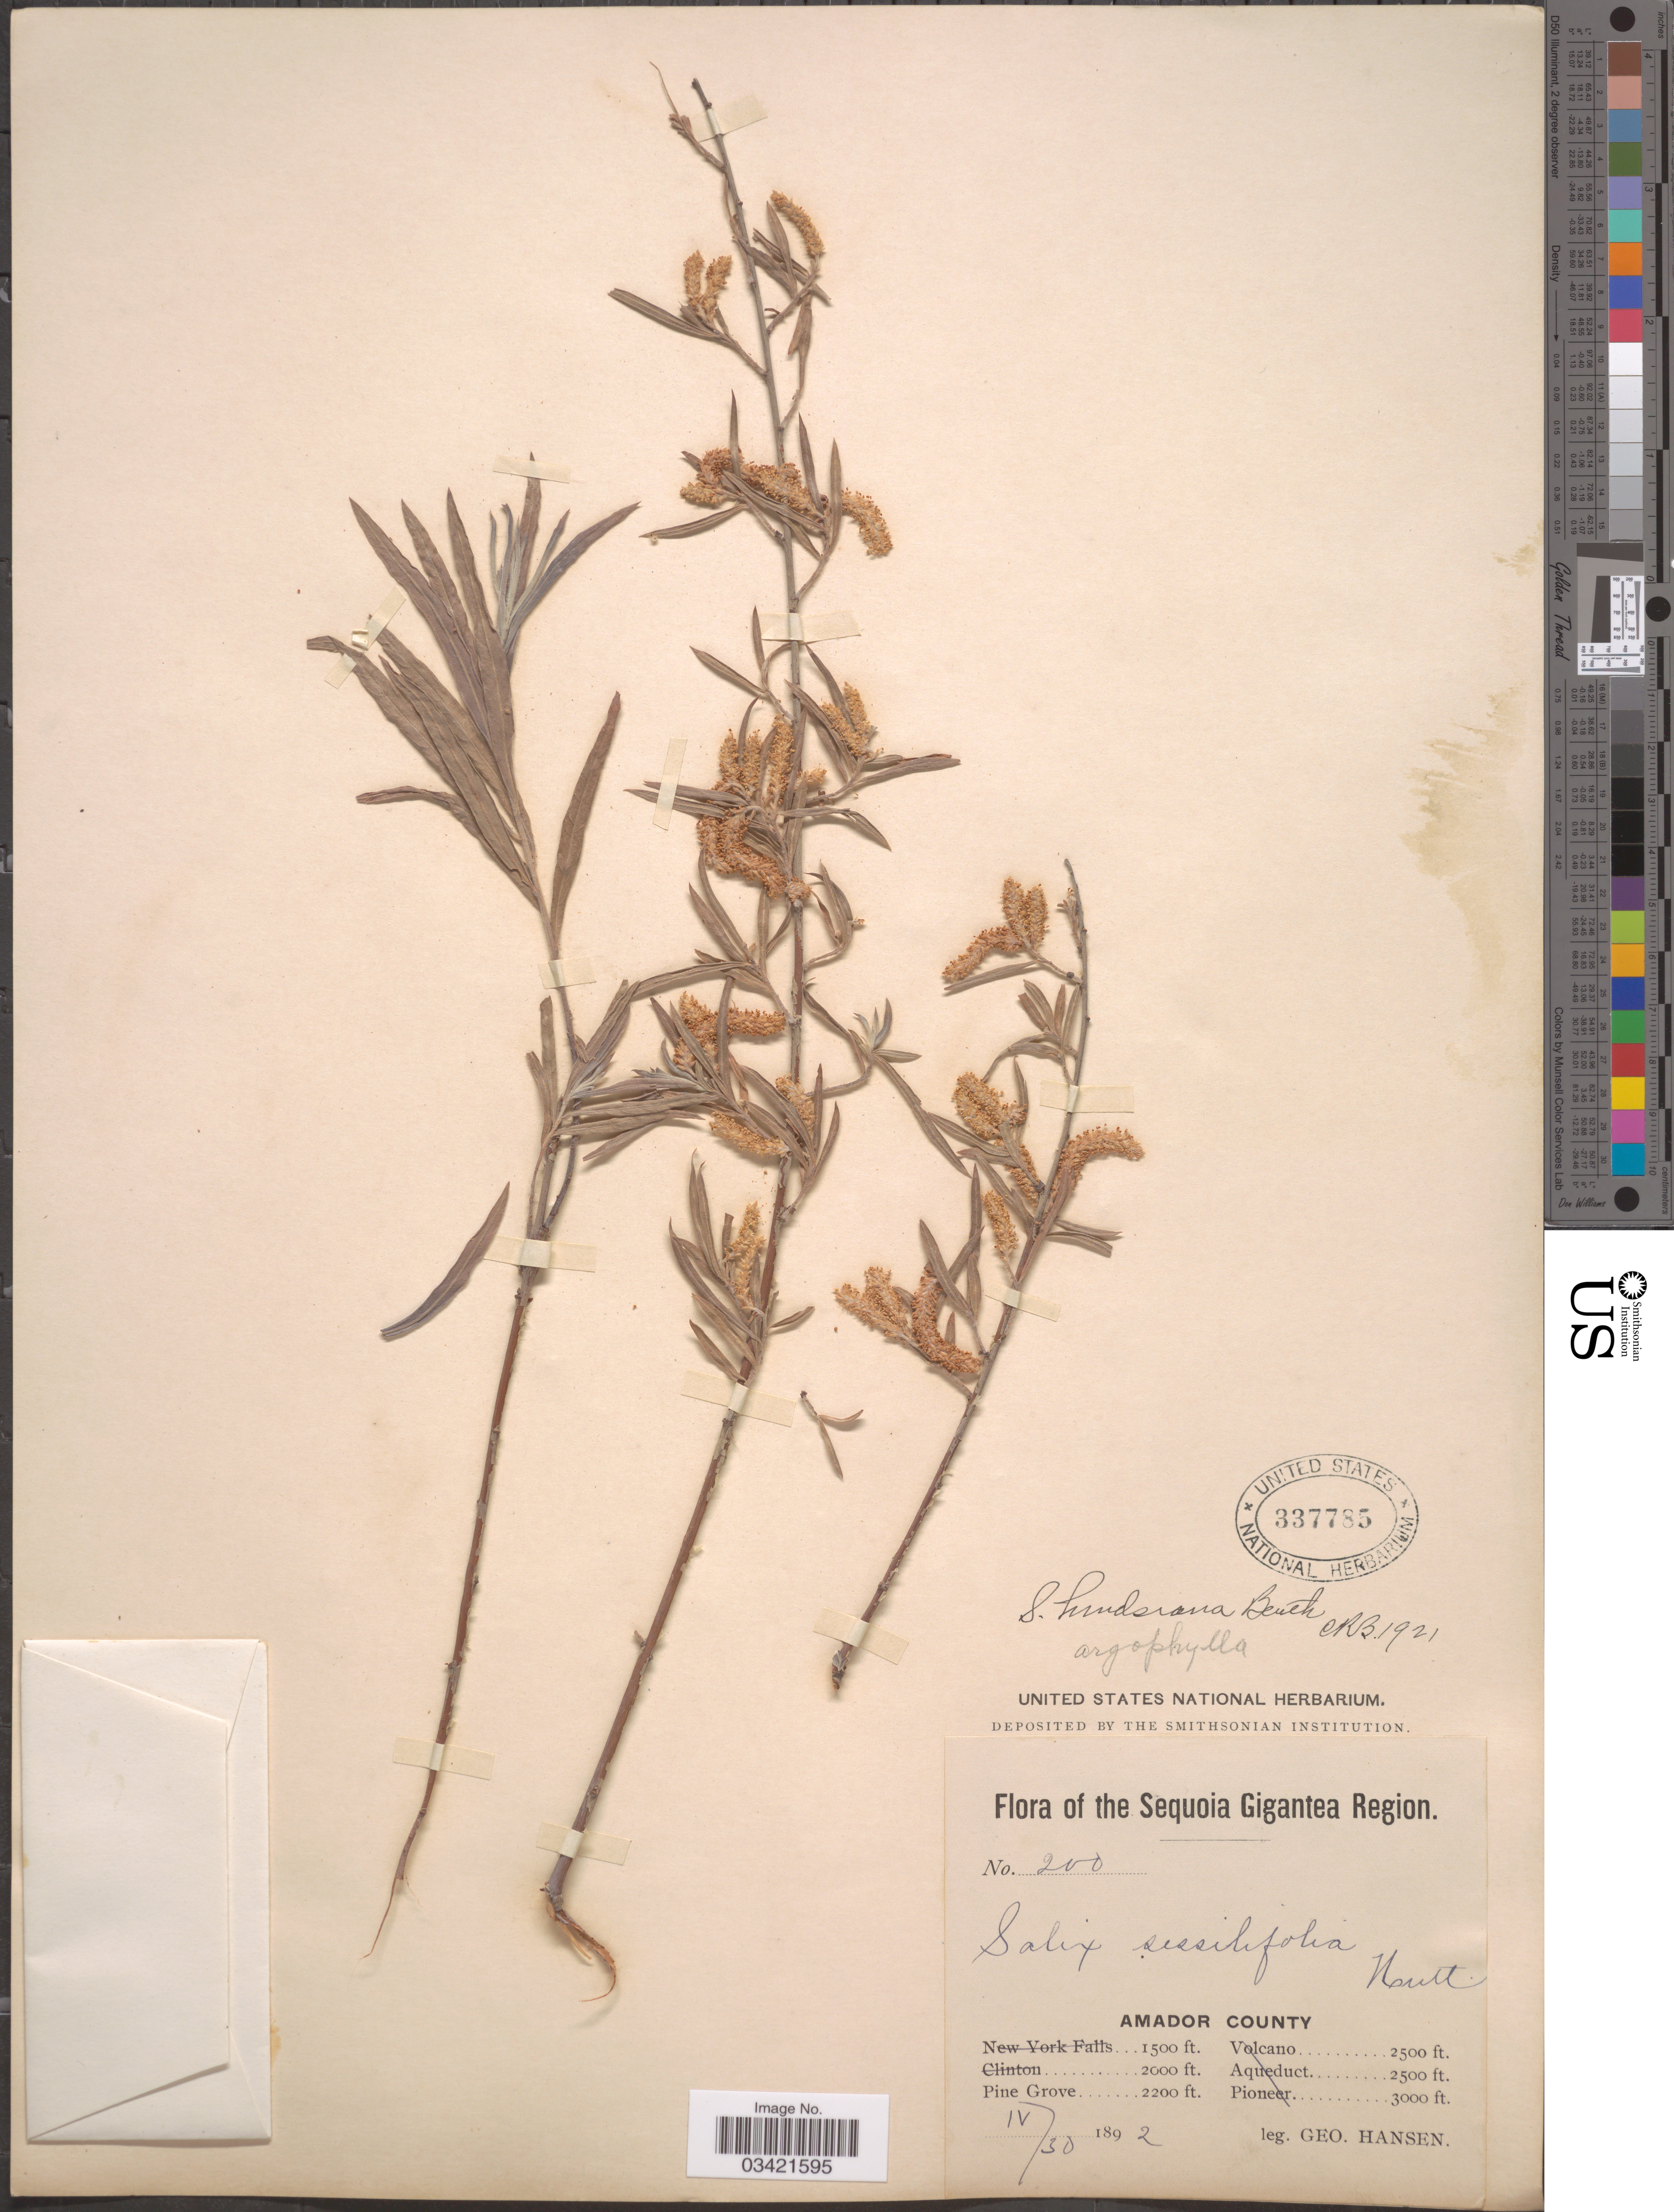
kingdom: Plantae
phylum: Tracheophyta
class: Magnoliopsida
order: Malpighiales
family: Salicaceae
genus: Salix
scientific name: Salix hindsiana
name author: Benth.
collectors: G. Hansen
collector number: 200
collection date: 1892-04-30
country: United States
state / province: California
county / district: Amador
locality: Sequoia Gigantea Region. Amador County. Pine Grove.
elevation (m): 671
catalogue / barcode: US 337785